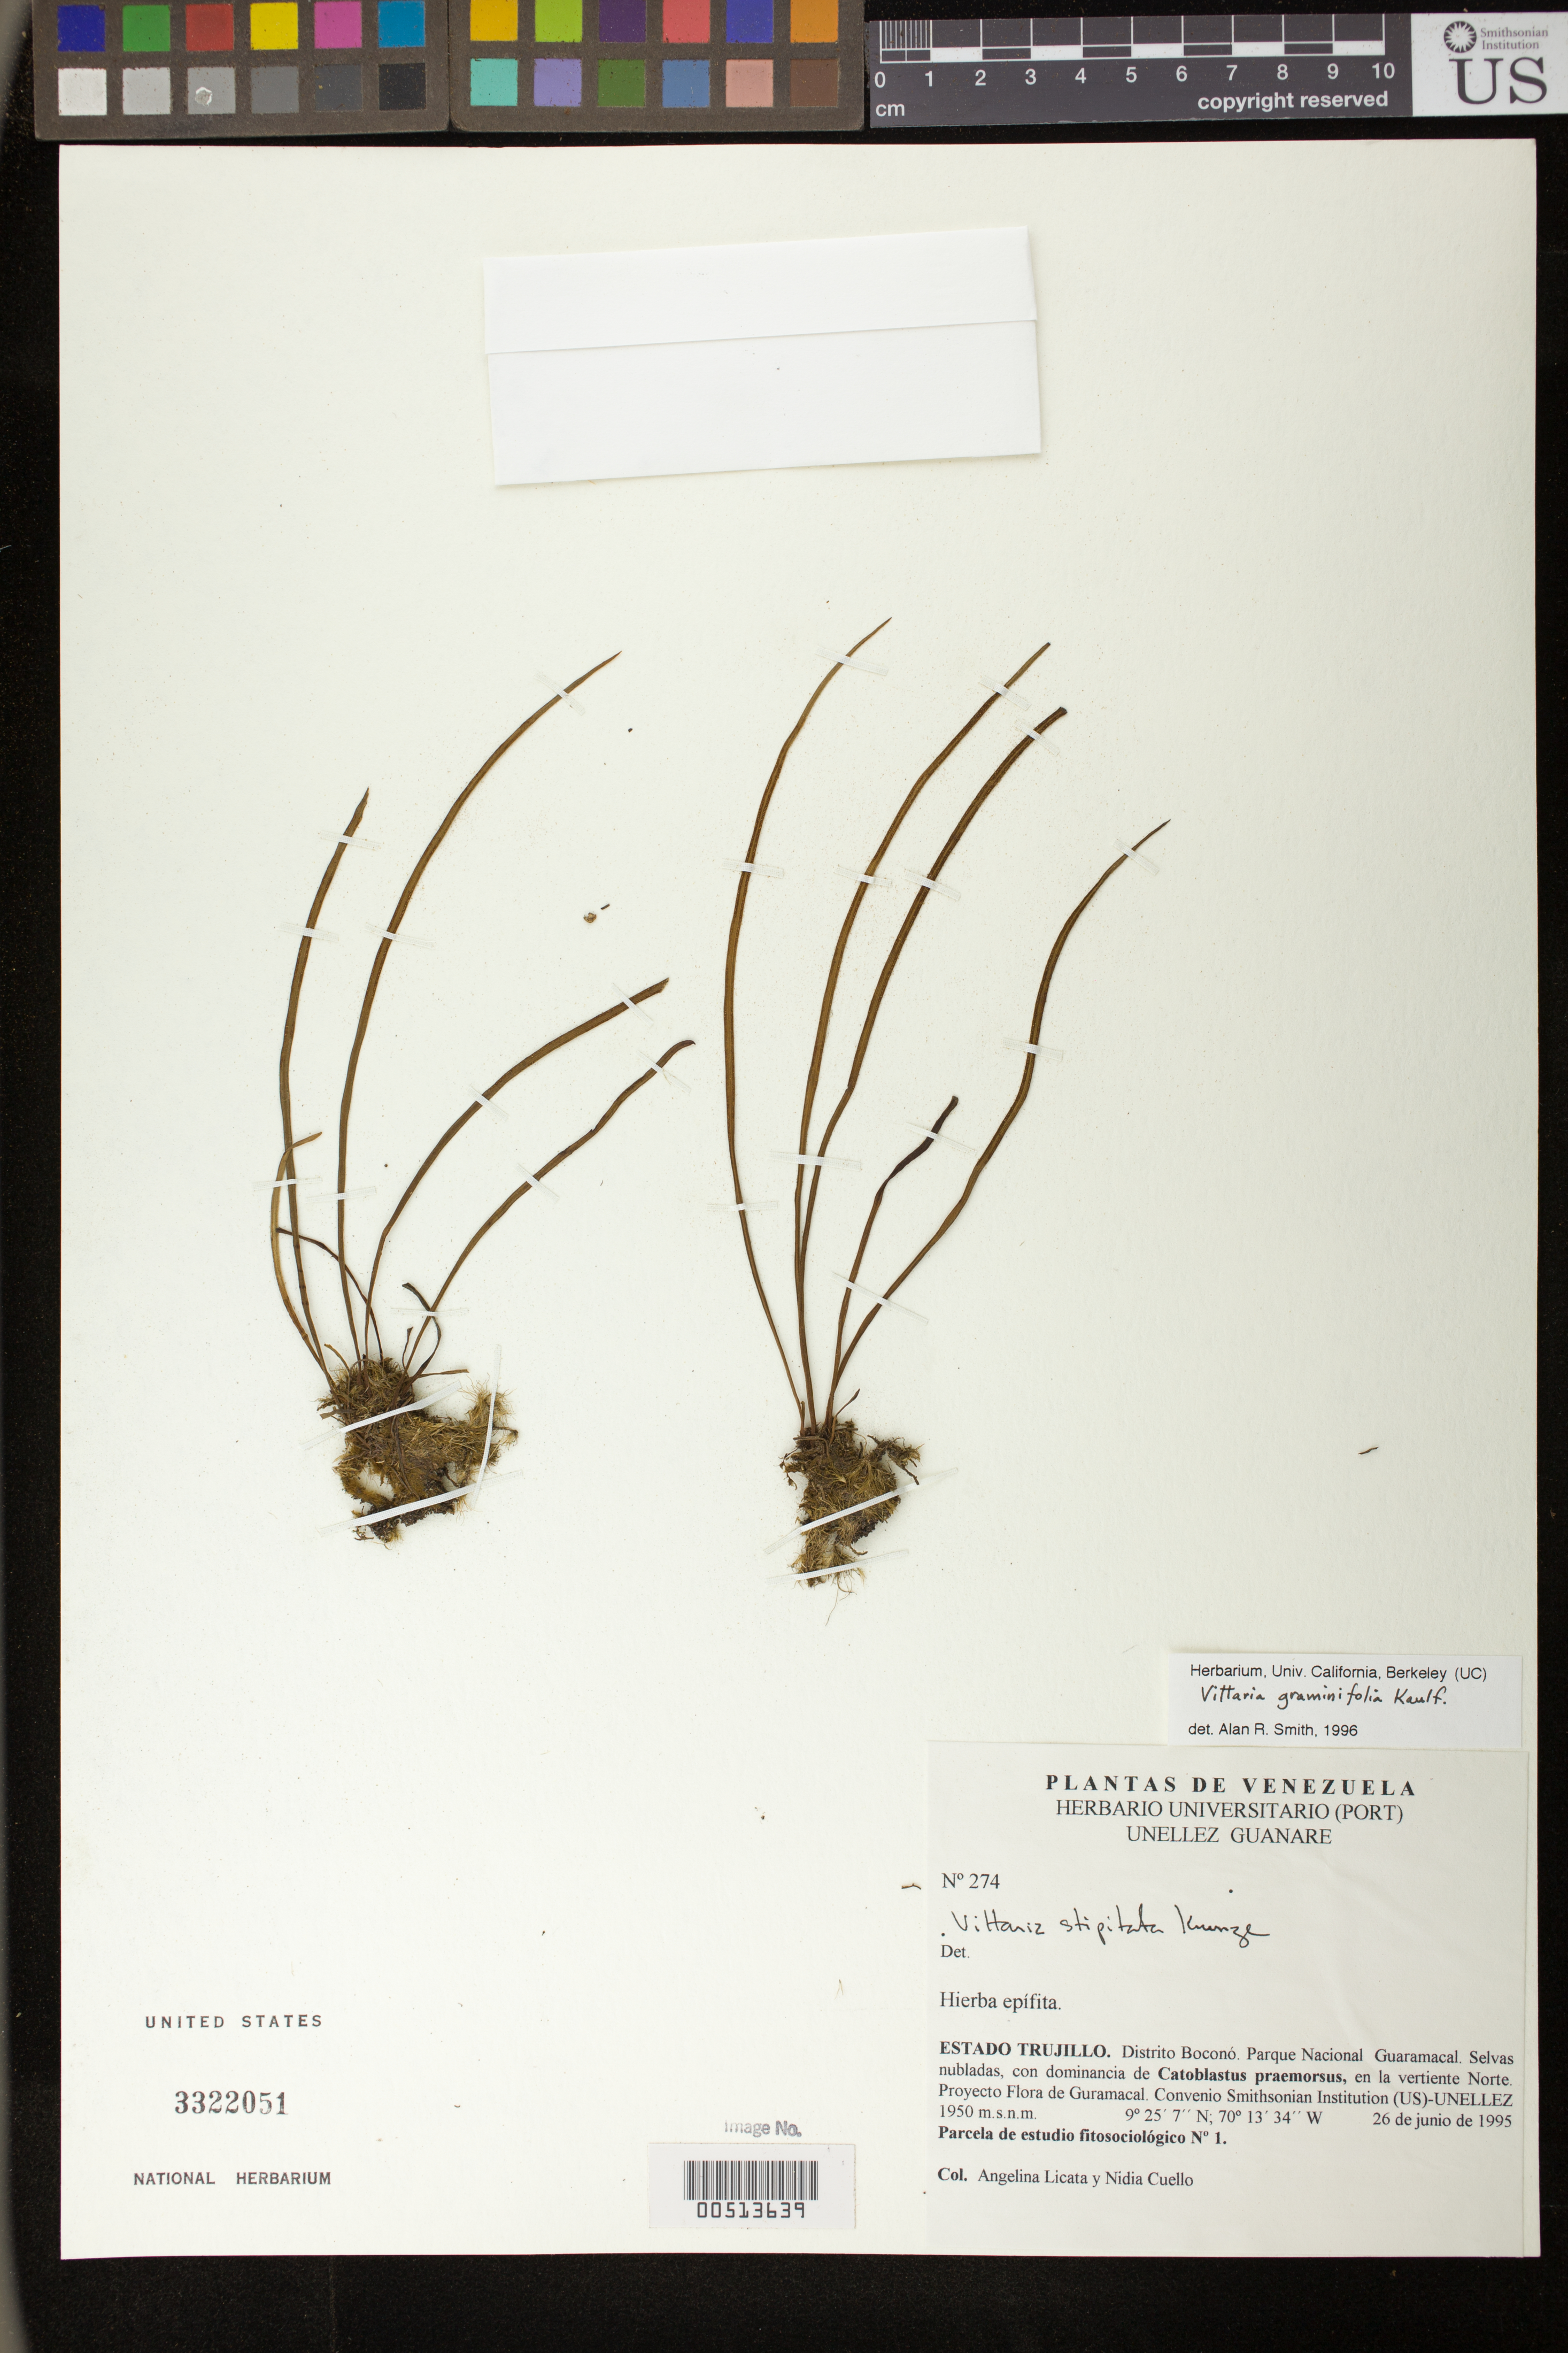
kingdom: Plantae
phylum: Tracheophyta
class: Polypodiopsida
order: Polypodiales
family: Pteridaceae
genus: Vittaria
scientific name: Vittaria graminifolia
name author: Kaulf.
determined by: Smith, A.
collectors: A. Licata & N. L. Cuello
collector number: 274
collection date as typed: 26 Jun 1995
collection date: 1995-06-26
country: Venezuela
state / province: Trujillo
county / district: Boconó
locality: Parque Nacional Guaramacal, vertiente N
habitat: Selvas nubladas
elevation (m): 1950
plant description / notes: PORT, US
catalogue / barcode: US 3322051